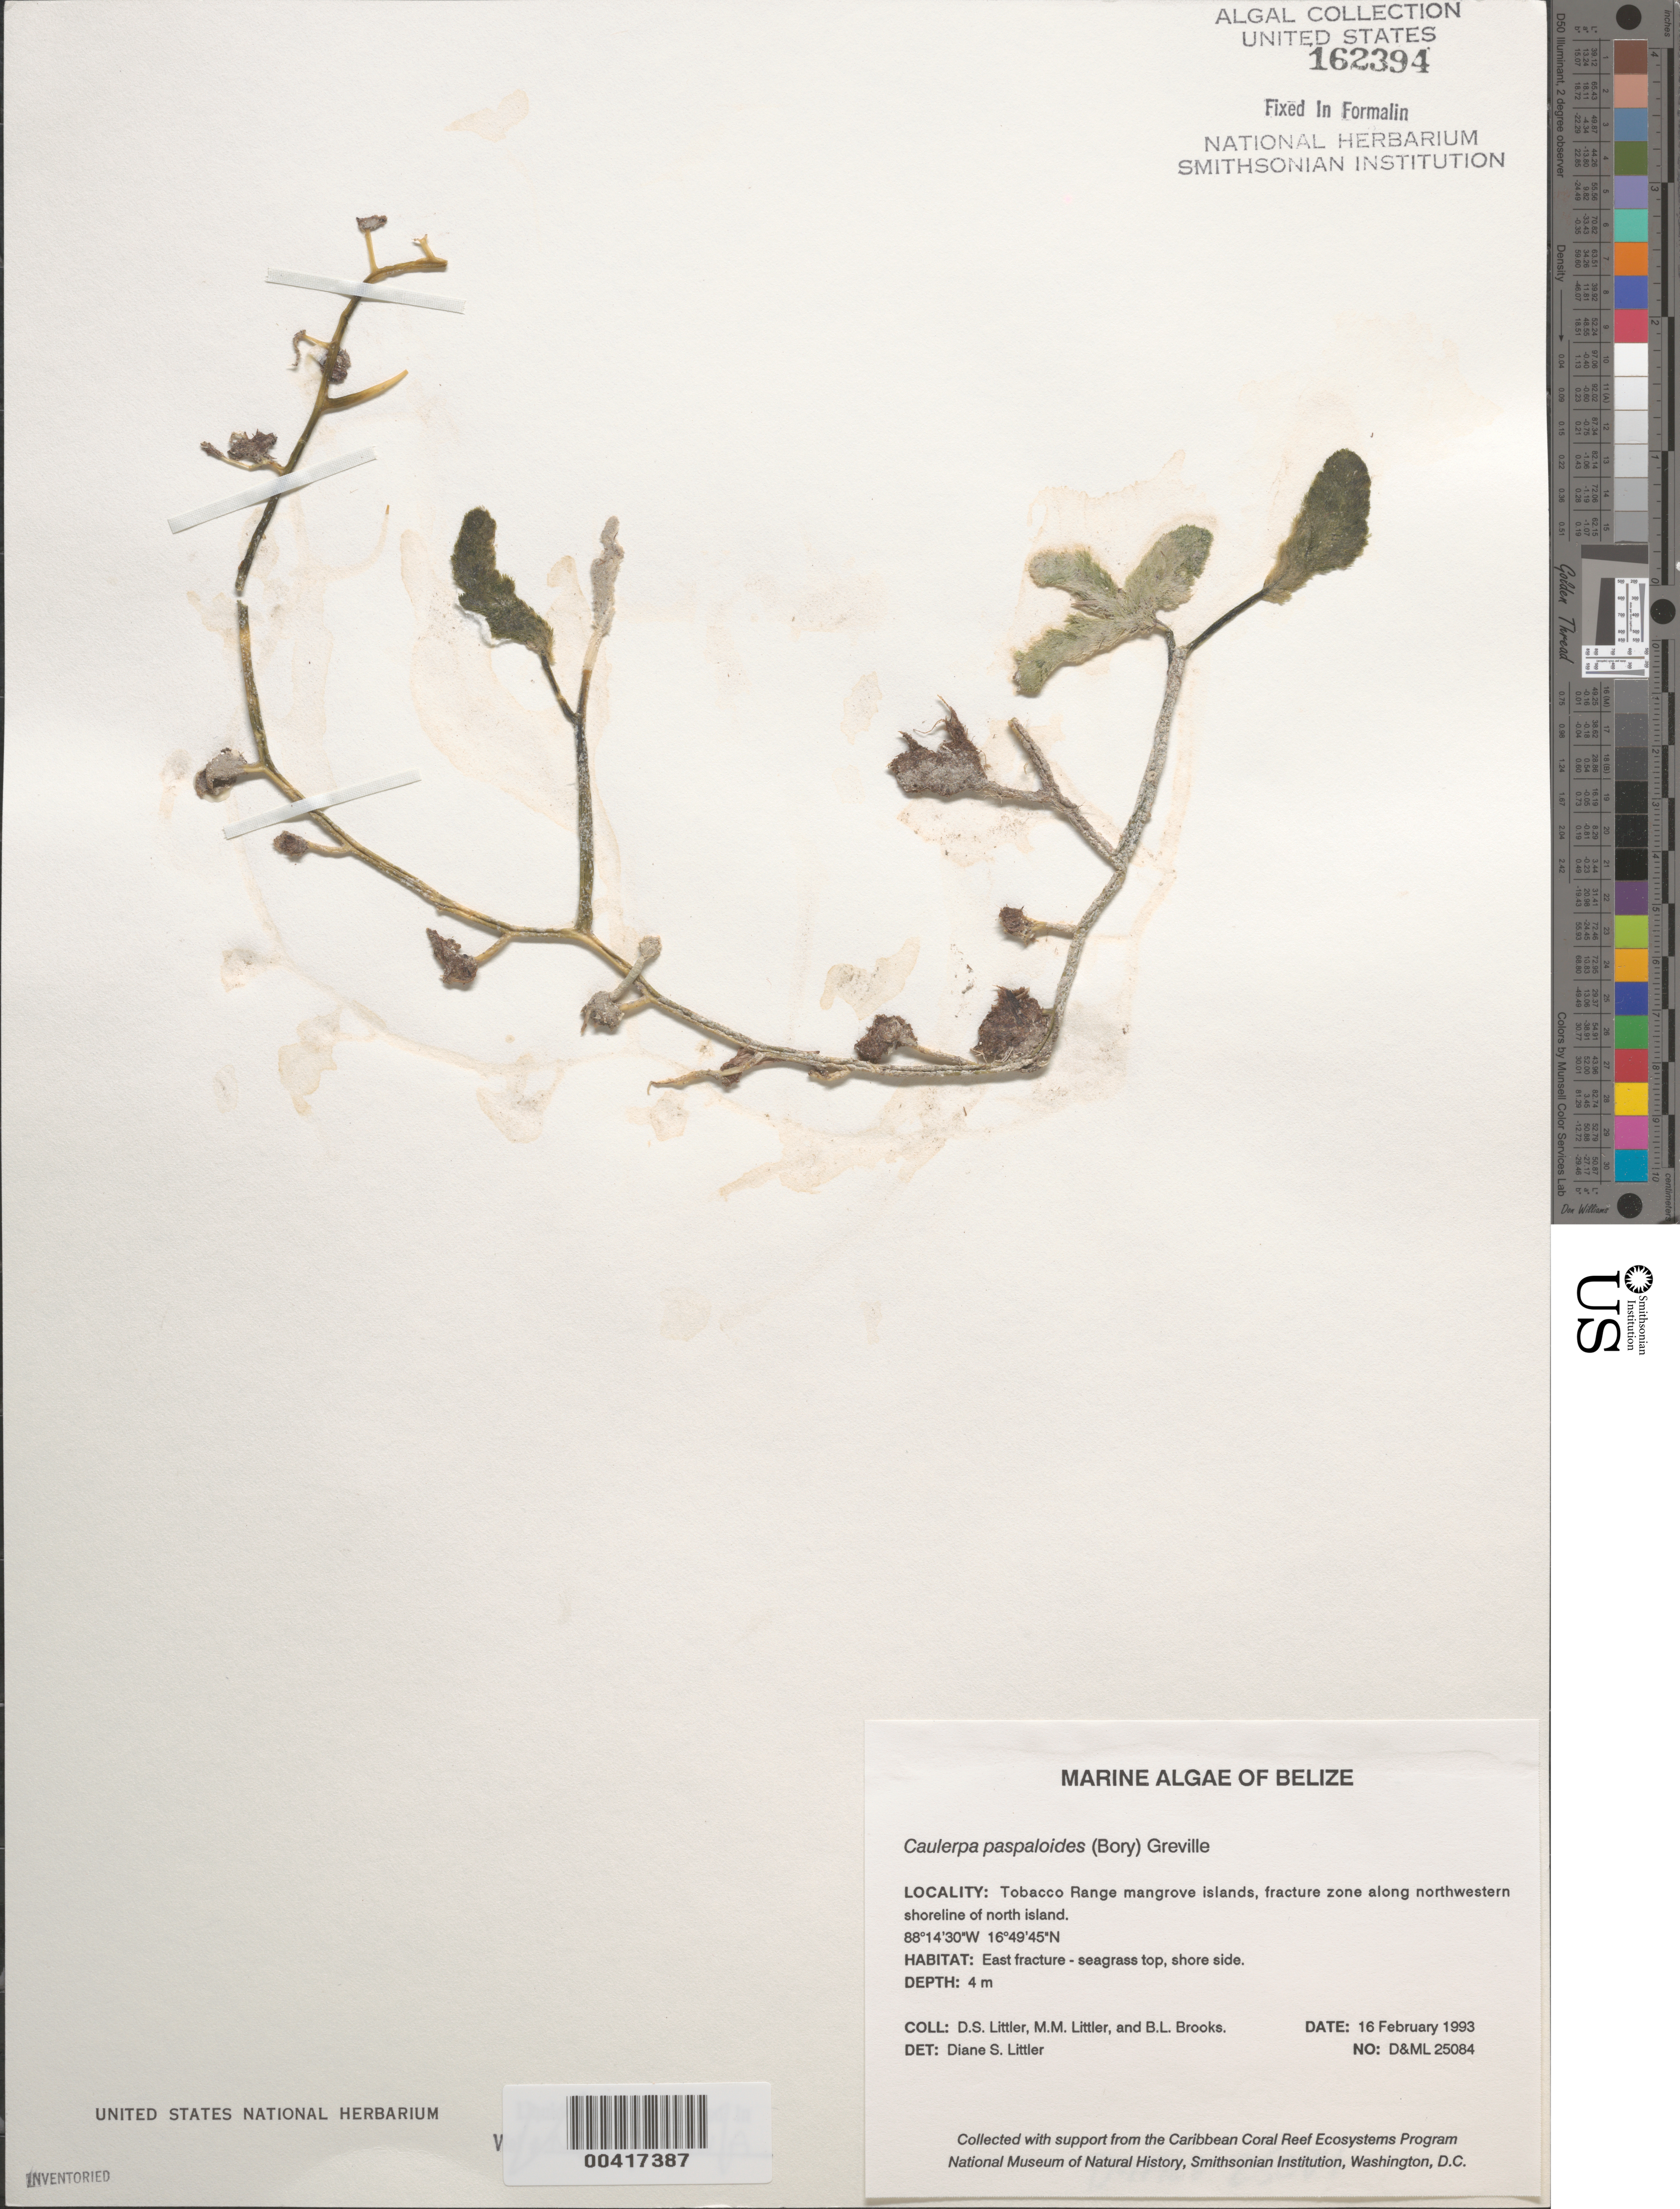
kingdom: Plantae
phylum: Chlorophyta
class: Ulvophyceae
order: Bryopsidales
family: Caulerpaceae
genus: Caulerpa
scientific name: Caulerpa paspaloides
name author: (Bory) Grev.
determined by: Littler, D. S.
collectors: D. S. Littler, M. M. Littler & B. Brooks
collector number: D&ML 25084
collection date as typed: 16 Feb 1993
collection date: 1993-02-16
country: Belize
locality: Tobacco Range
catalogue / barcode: US 162394